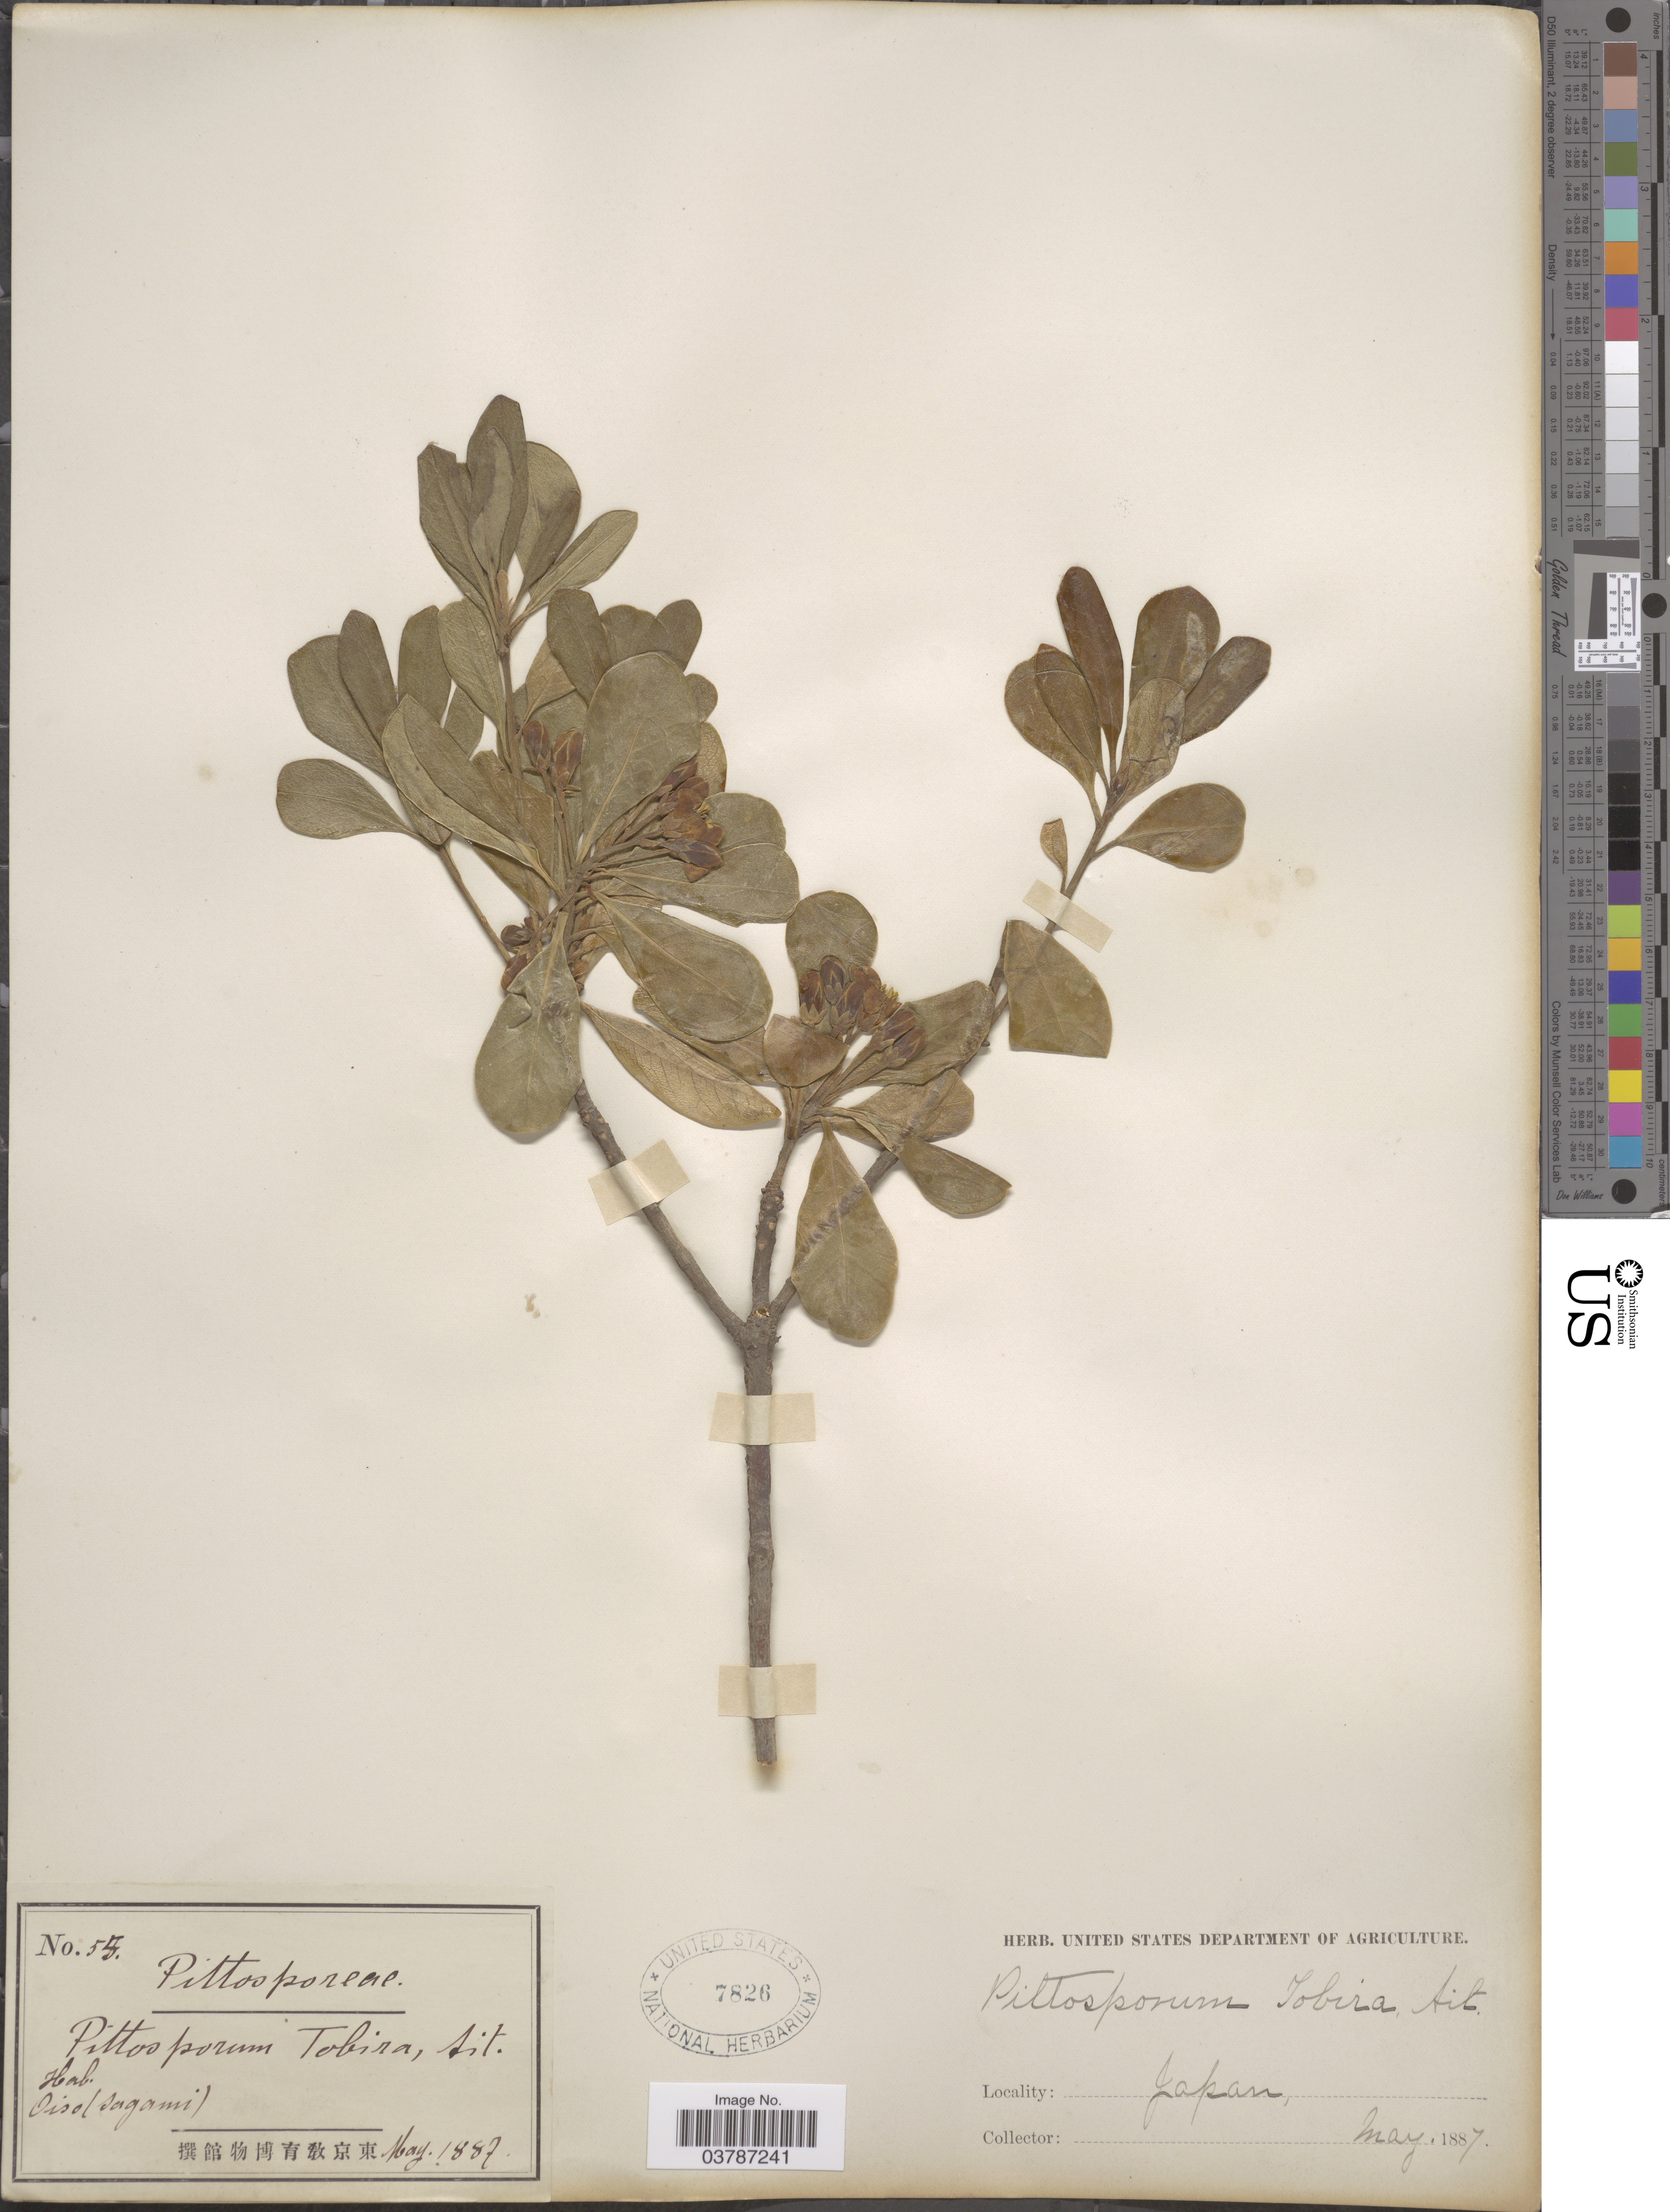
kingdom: Plantae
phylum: Tracheophyta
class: Magnoliopsida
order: Apiales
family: Pittosporaceae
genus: Pittosporum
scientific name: Pittosporum tobira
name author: (Thunb.) W.T. Aiton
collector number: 55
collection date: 1887-05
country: Japan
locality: Oiso (Sagami).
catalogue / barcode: US 7826